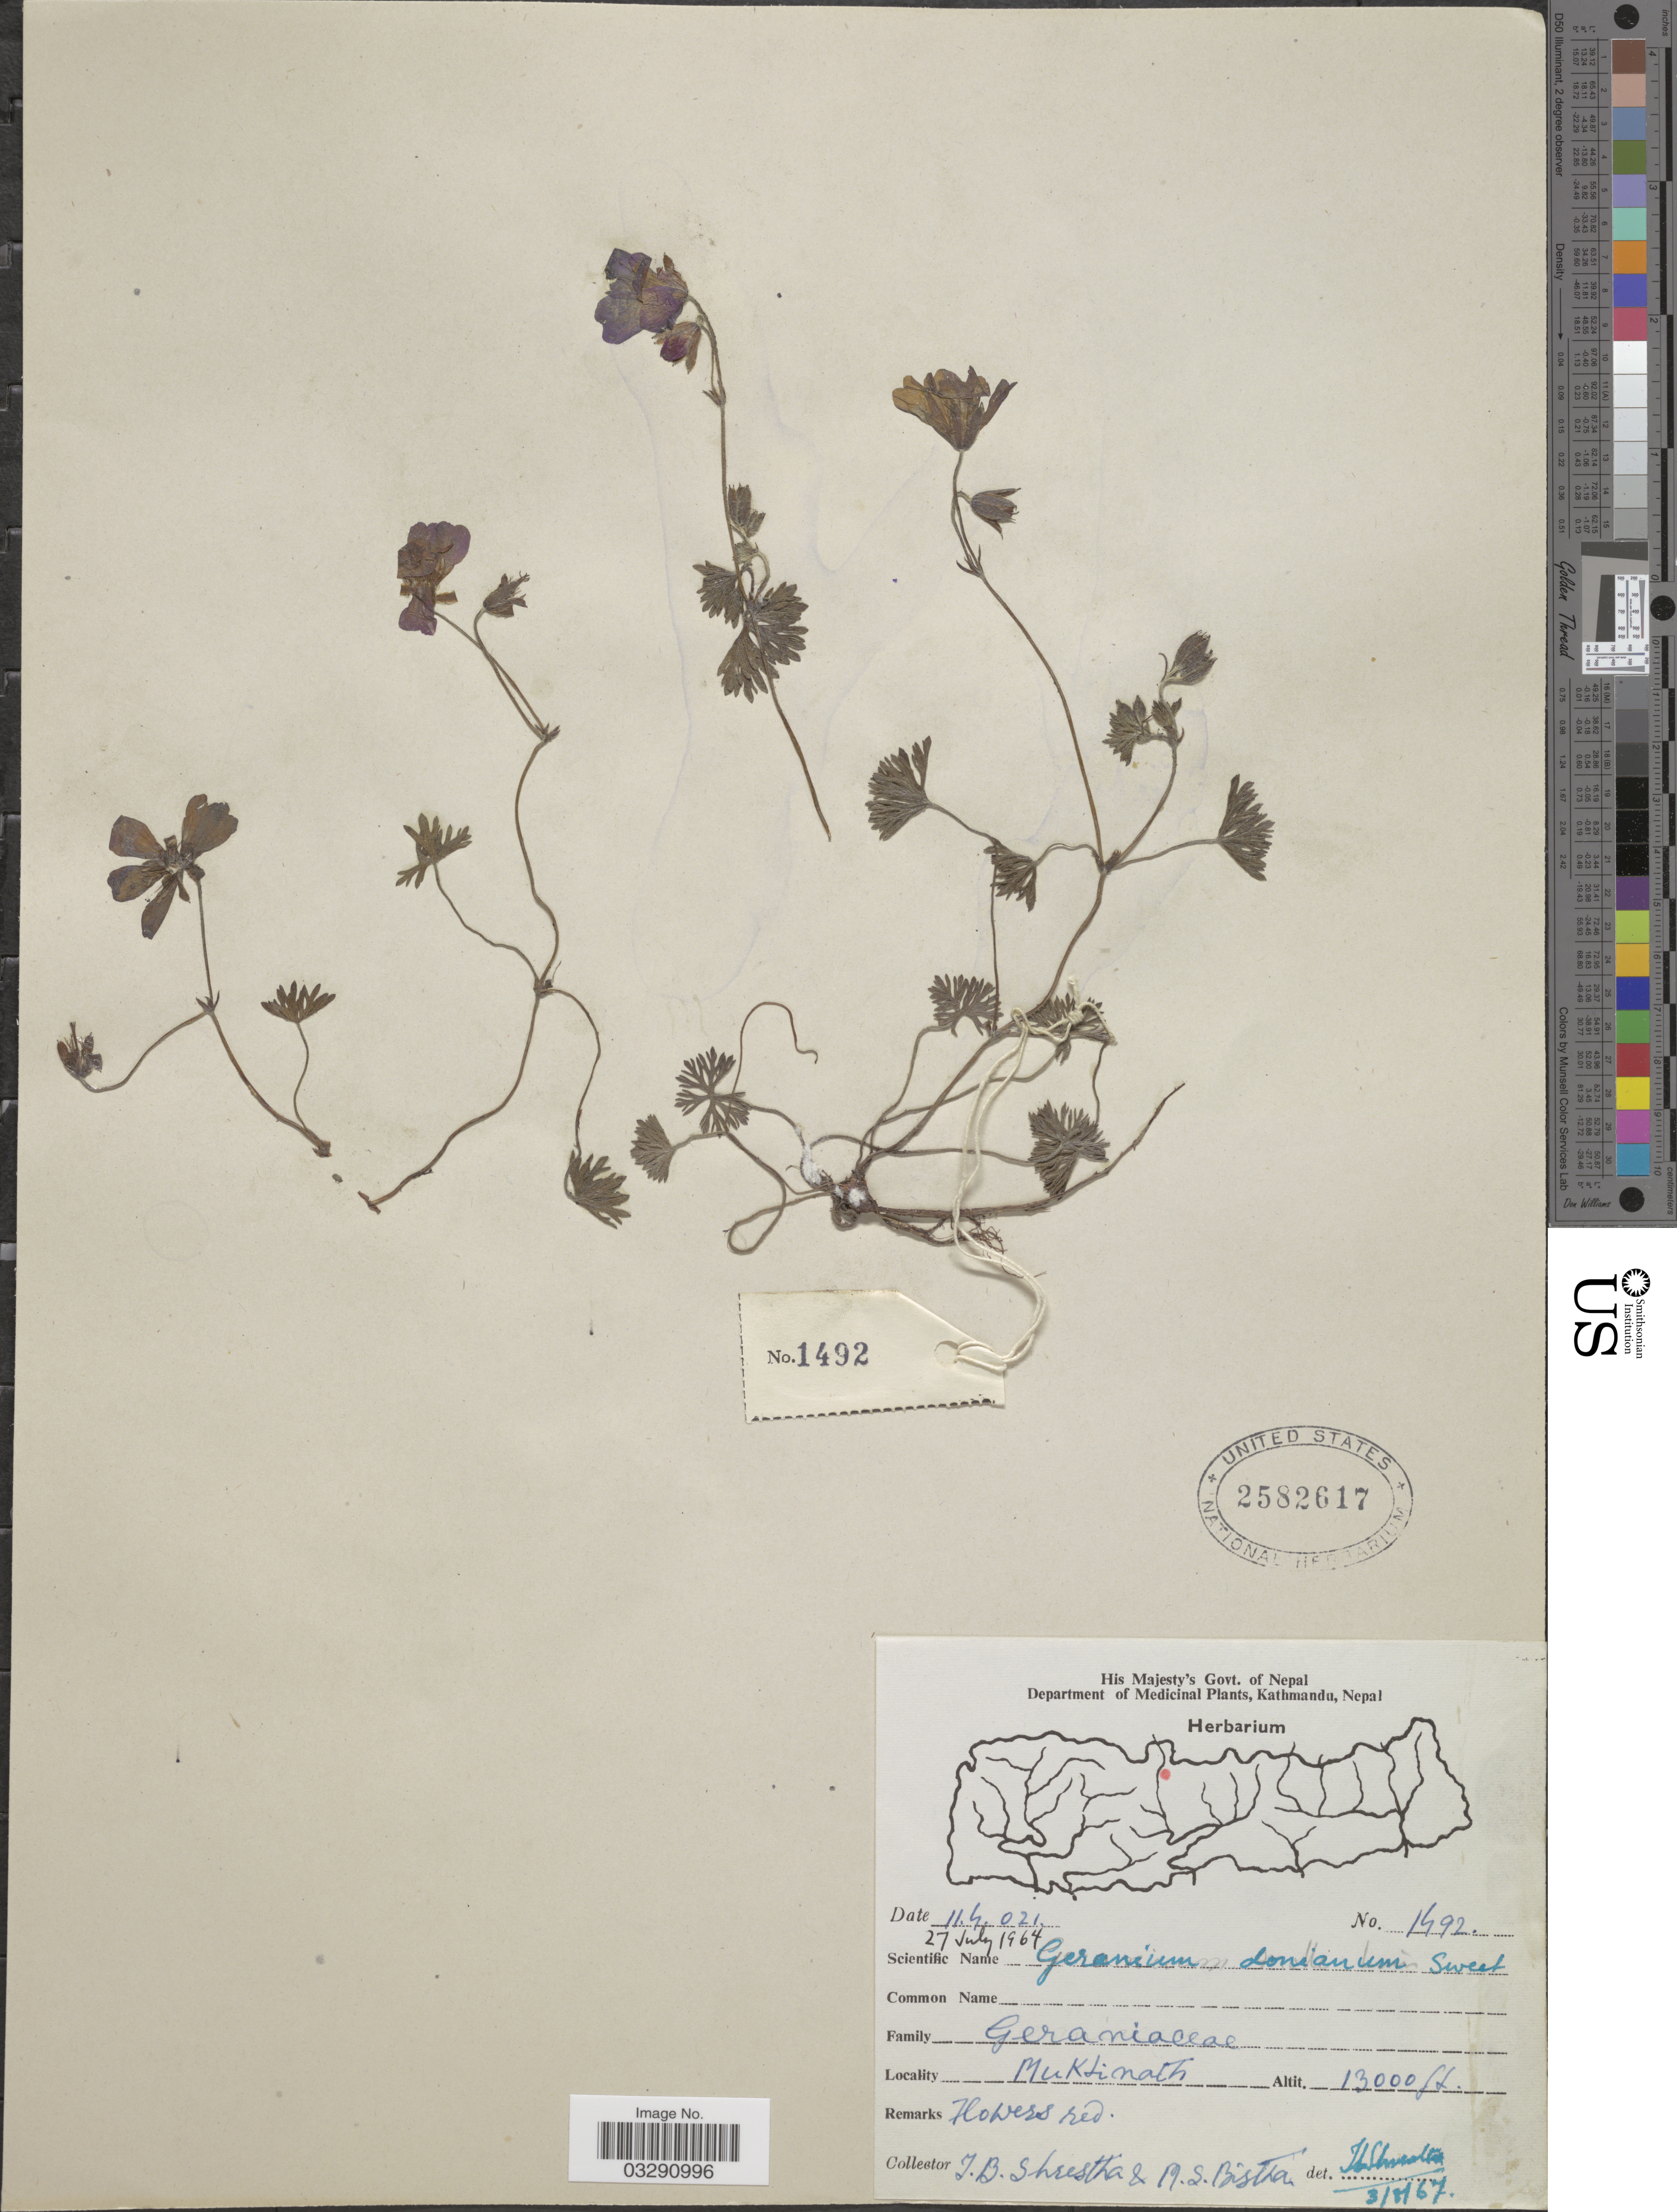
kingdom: Plantae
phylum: Tracheophyta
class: Magnoliopsida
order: Geraniales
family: Geraniaceae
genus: Geranium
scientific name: Geranium donianum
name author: Sweet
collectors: T. B. Shrestha & M. Bistha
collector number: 1492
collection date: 1964-07-27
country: Nepal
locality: Muktinath.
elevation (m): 3962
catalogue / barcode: US 2582617